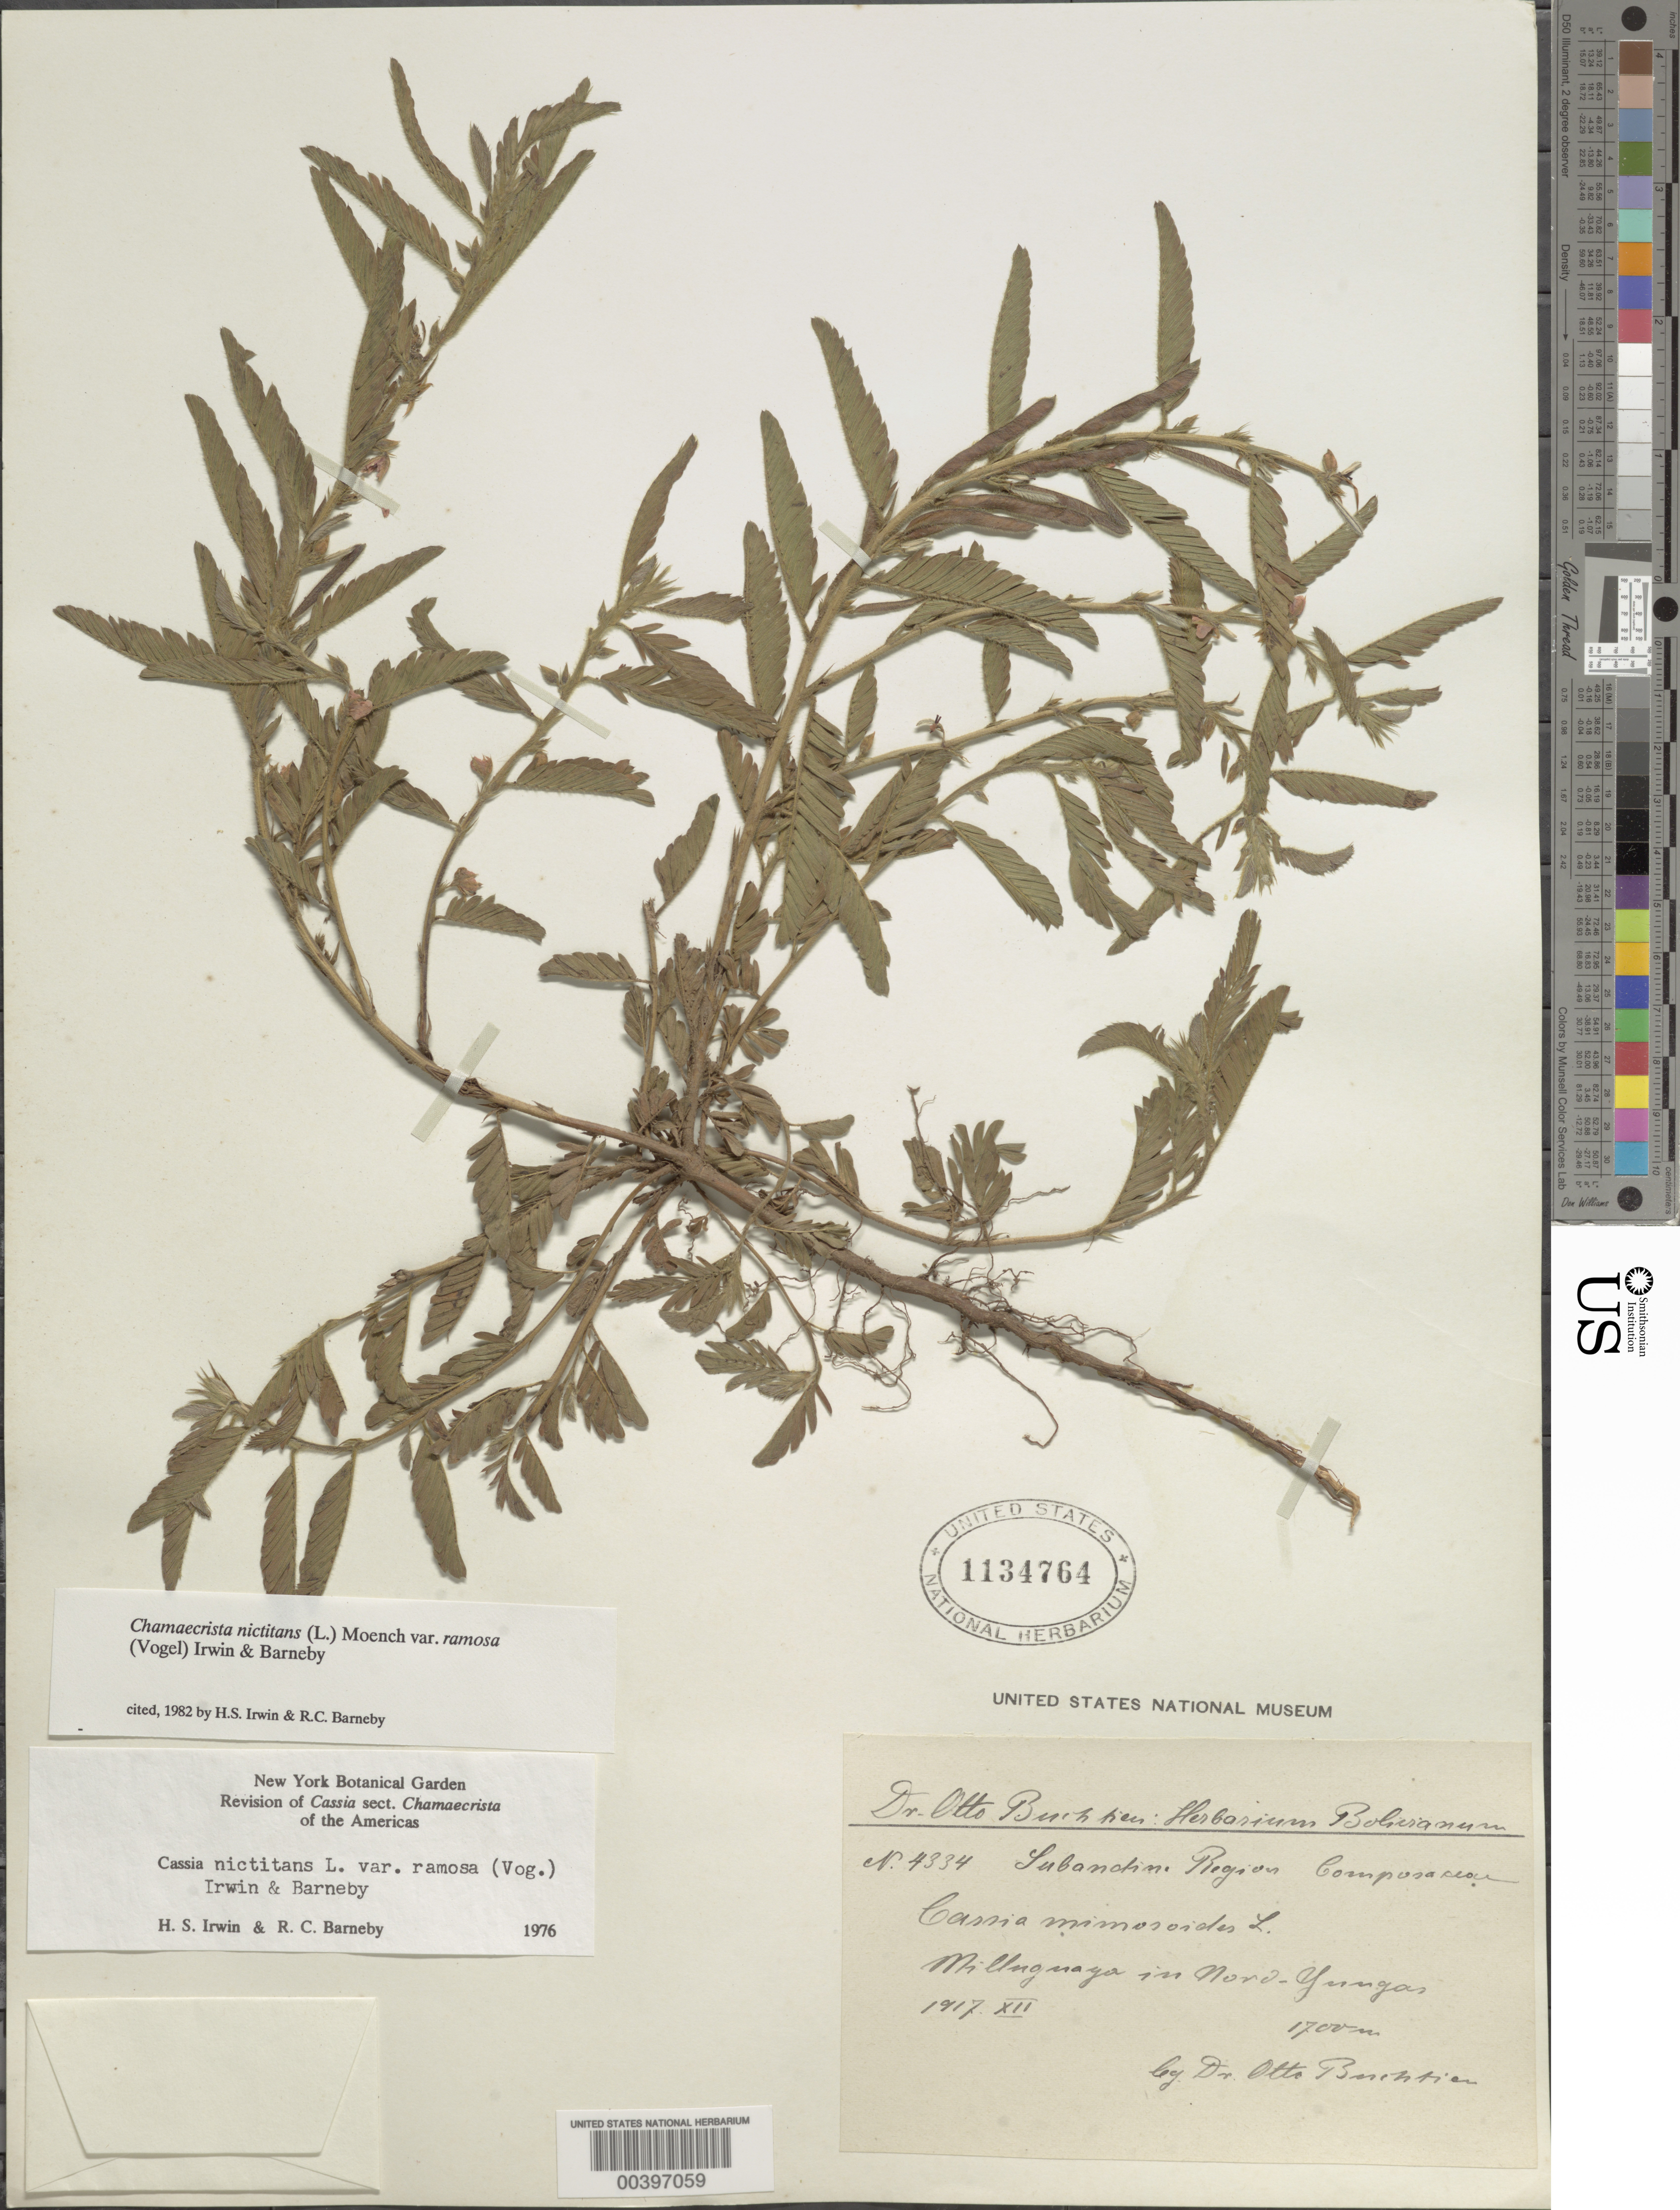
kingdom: Plantae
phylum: Tracheophyta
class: Magnoliopsida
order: Fabales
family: Fabaceae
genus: Chamaecrista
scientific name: Chamaecrista nictitans var. ramosa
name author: (Vogel) H.S. Irwin & Barneby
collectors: O. Buchtien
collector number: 4334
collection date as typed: Dec 1917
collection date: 1917-12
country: Bolivia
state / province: La Paz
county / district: Nor Yungas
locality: Milluguaya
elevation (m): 1700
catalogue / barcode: US 1134764